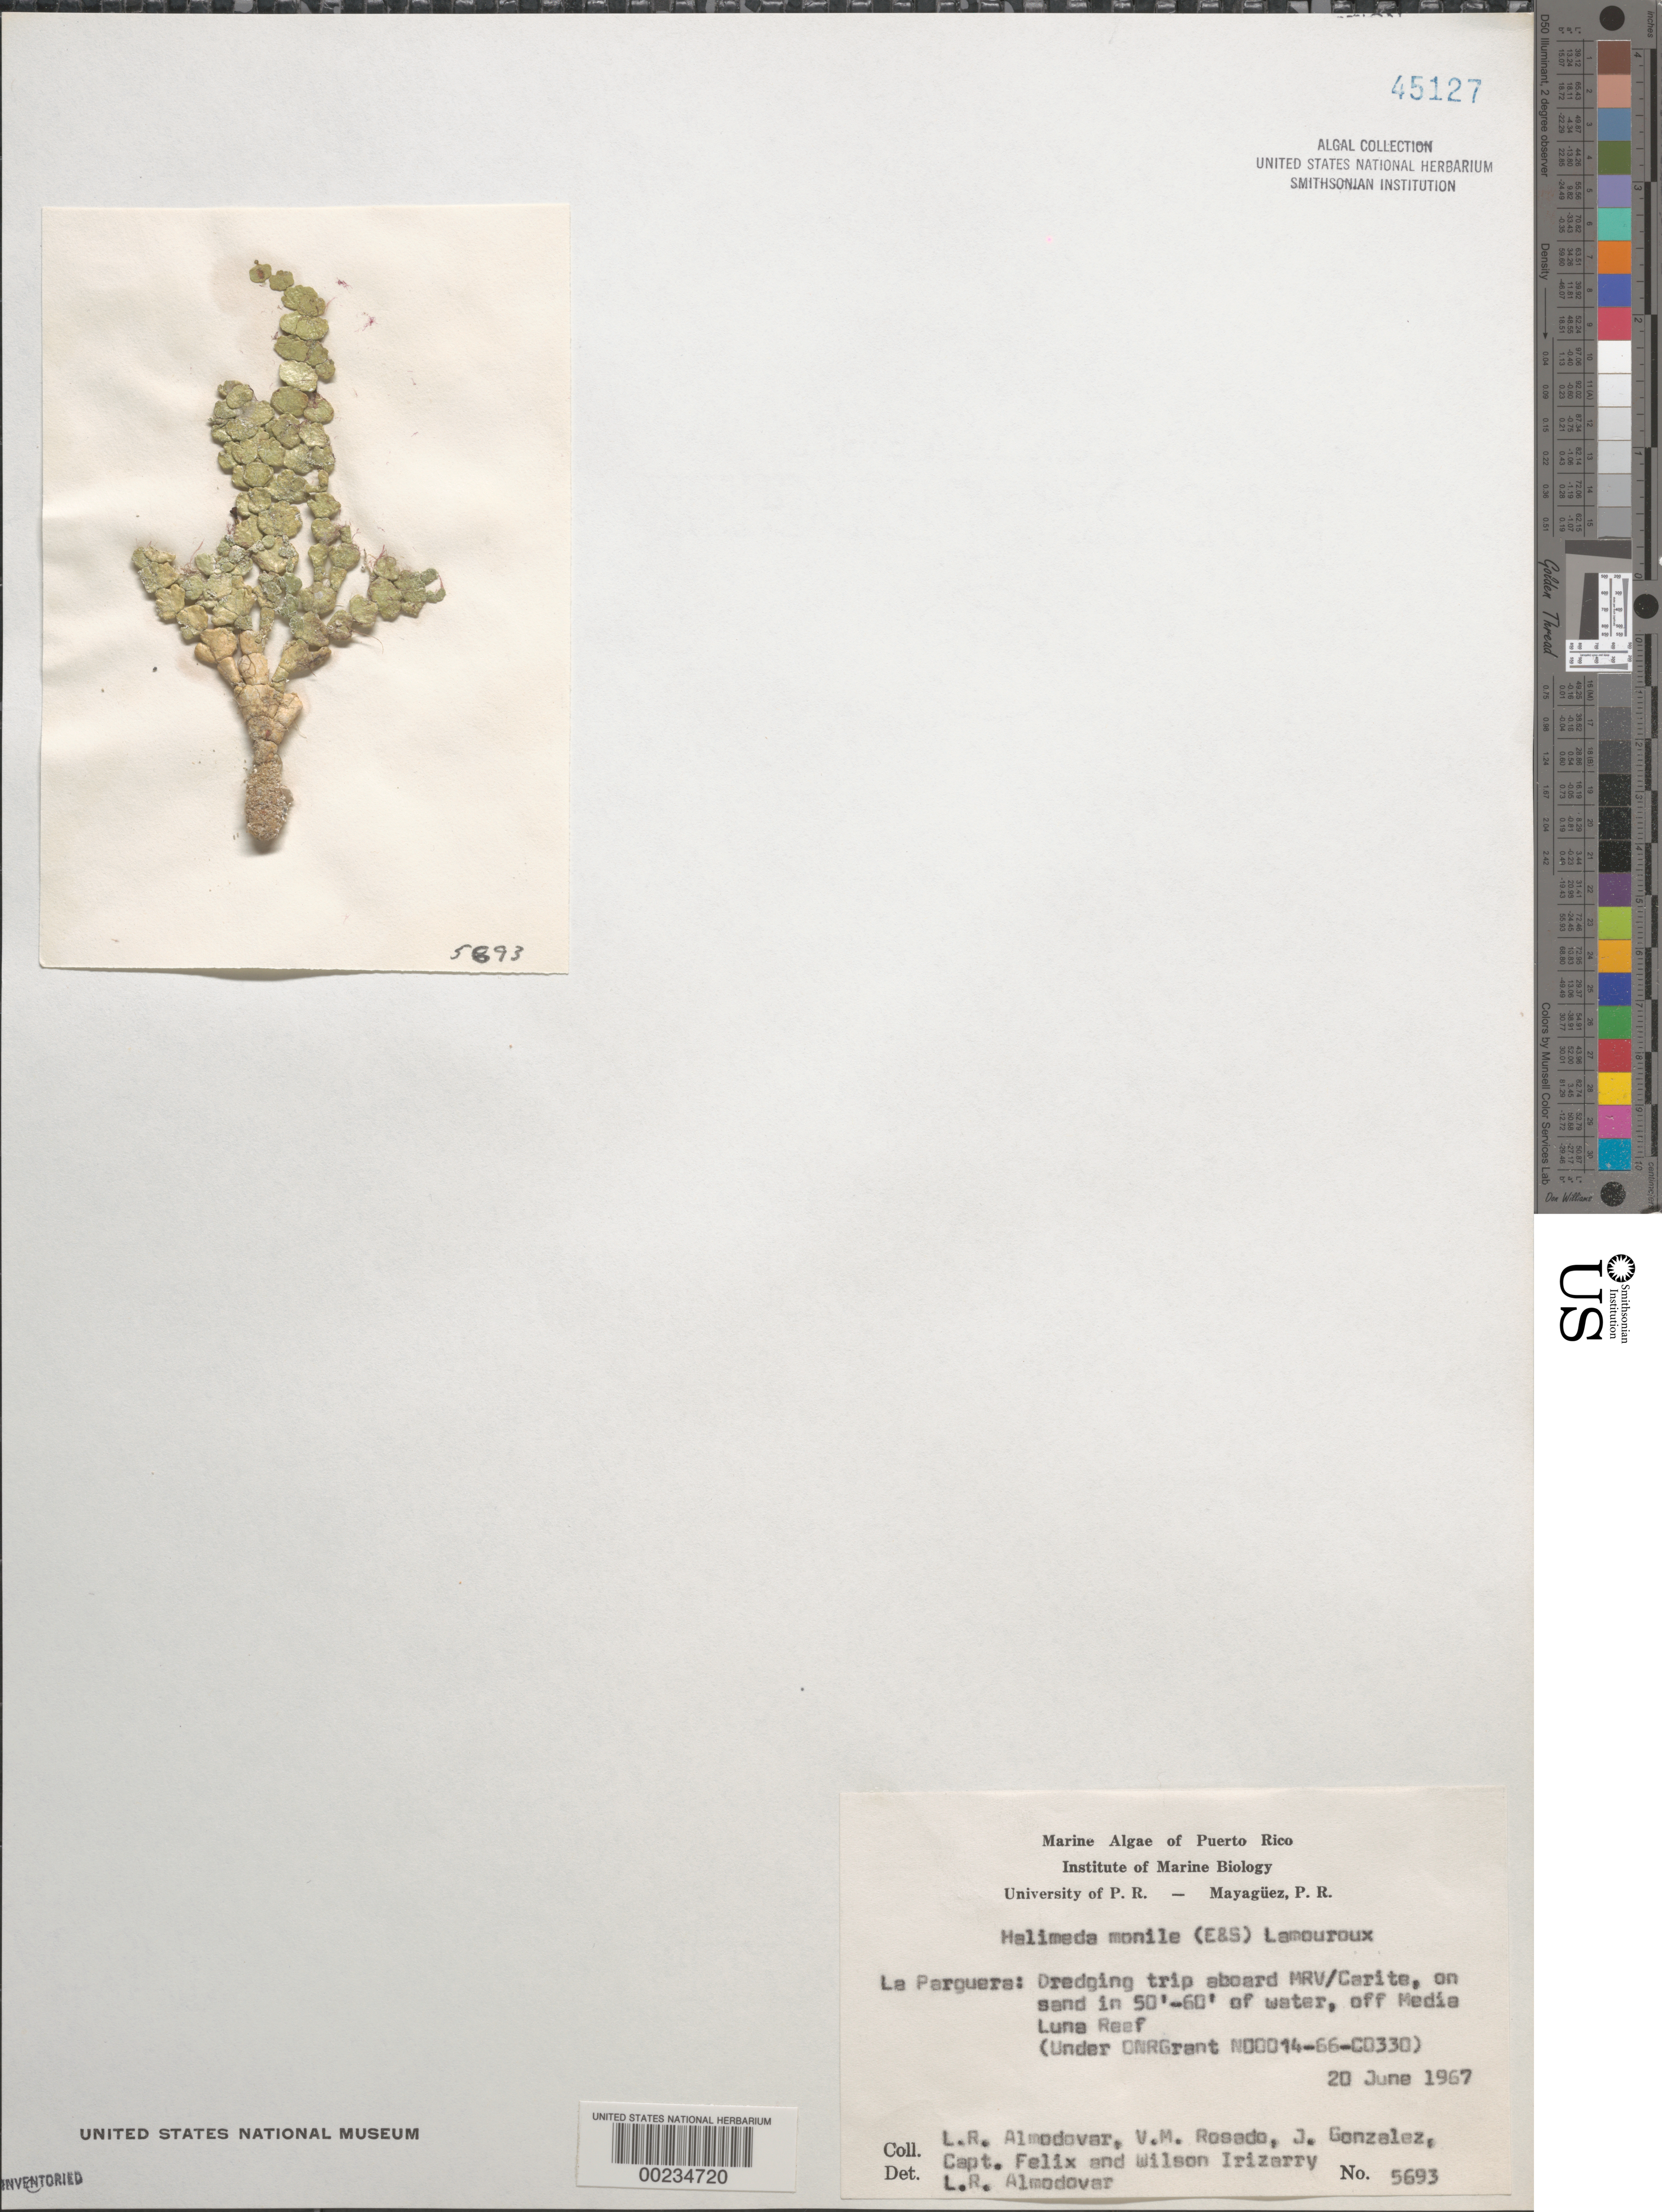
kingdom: Plantae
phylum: Chlorophyta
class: Ulvophyceae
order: Bryopsidales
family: Halimedaceae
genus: Halimeda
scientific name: Halimeda monile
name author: (J. Ellis & Sol.) J.V.Lamouroux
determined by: Almodovar, L. R.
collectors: L. Almodovar, V. Rosado, J. Gonzalez, C. Felix & W. Irizarry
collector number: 5693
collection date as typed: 20 Jun 1967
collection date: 1967-06-20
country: Puerto Rico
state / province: Lajas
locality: La Parguera, off Media Luna Reef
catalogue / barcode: US 45127